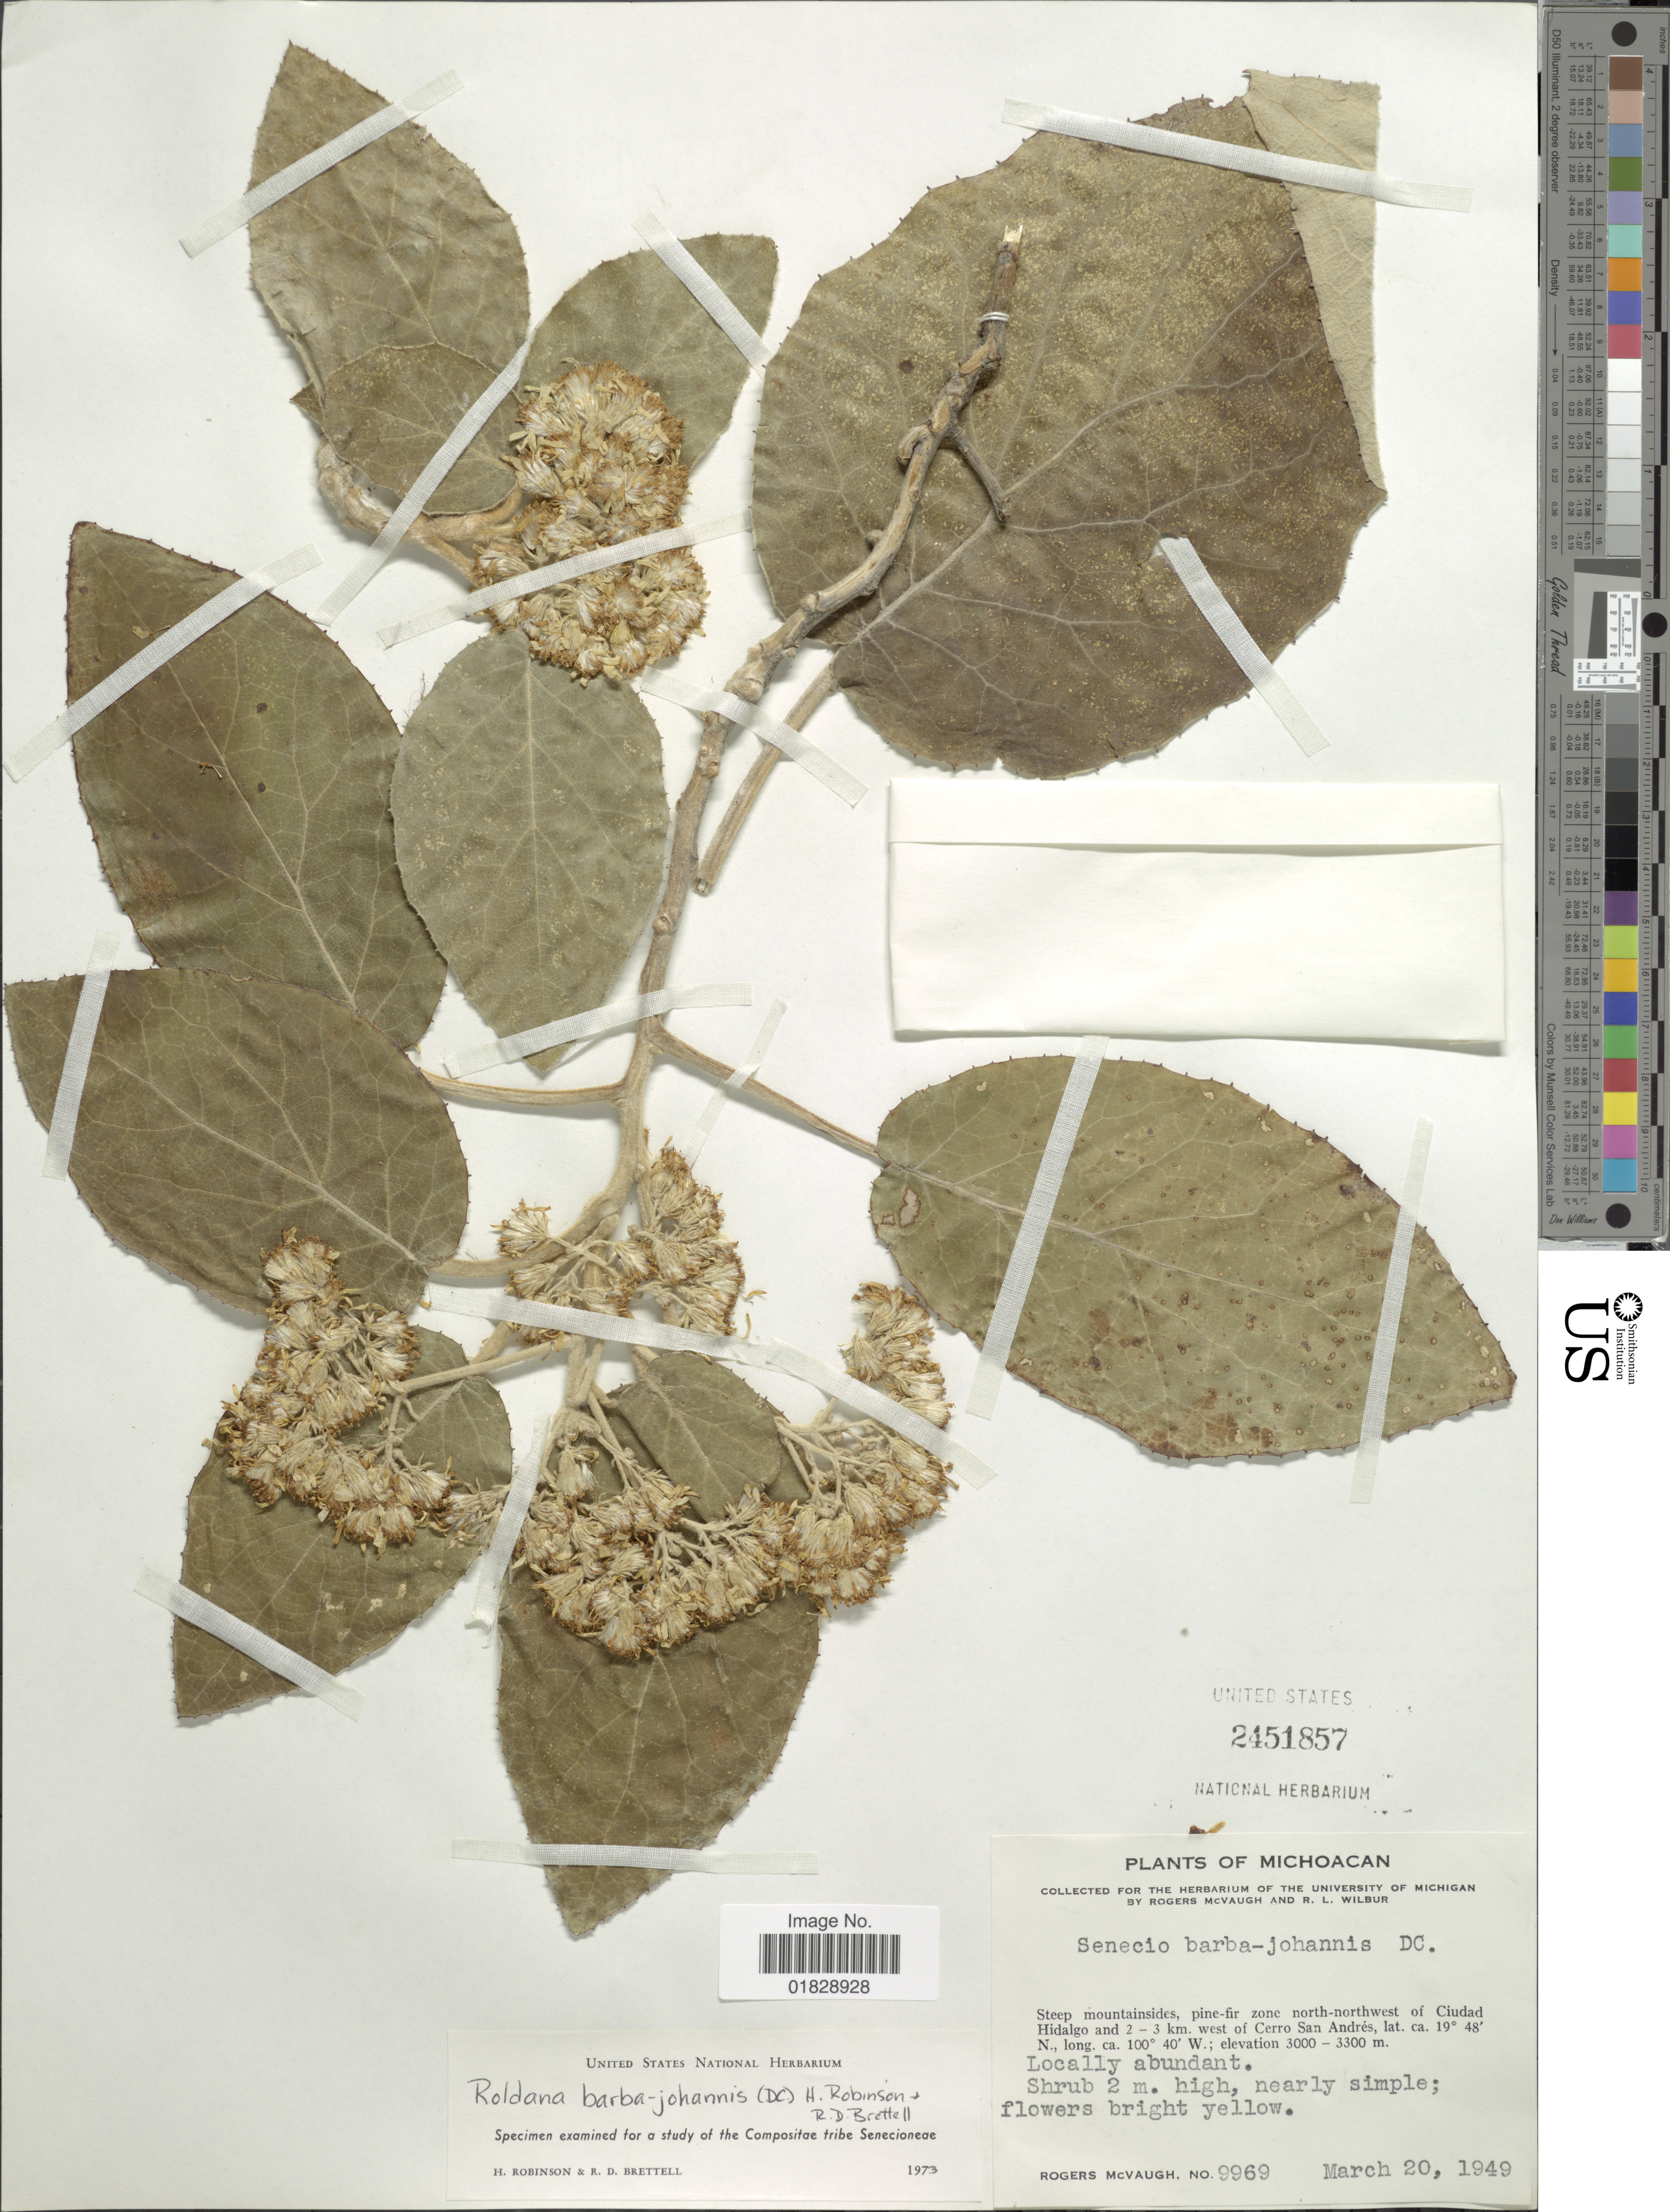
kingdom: Plantae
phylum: Tracheophyta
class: Magnoliopsida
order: Asterales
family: Asteraceae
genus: Roldana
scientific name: Roldana barba-johannis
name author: (DC.) H. Rob. & Brettell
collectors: R. McVaugh & R. L. Wilbur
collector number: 9969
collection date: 1949-03-20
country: Mexico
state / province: Michoacán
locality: Steep mountainsides, pine-fir zone north-northwest of Ciudad Hidalgo and 2-3 km. west of Cerro San Andrés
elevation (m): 3000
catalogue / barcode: US 2451857